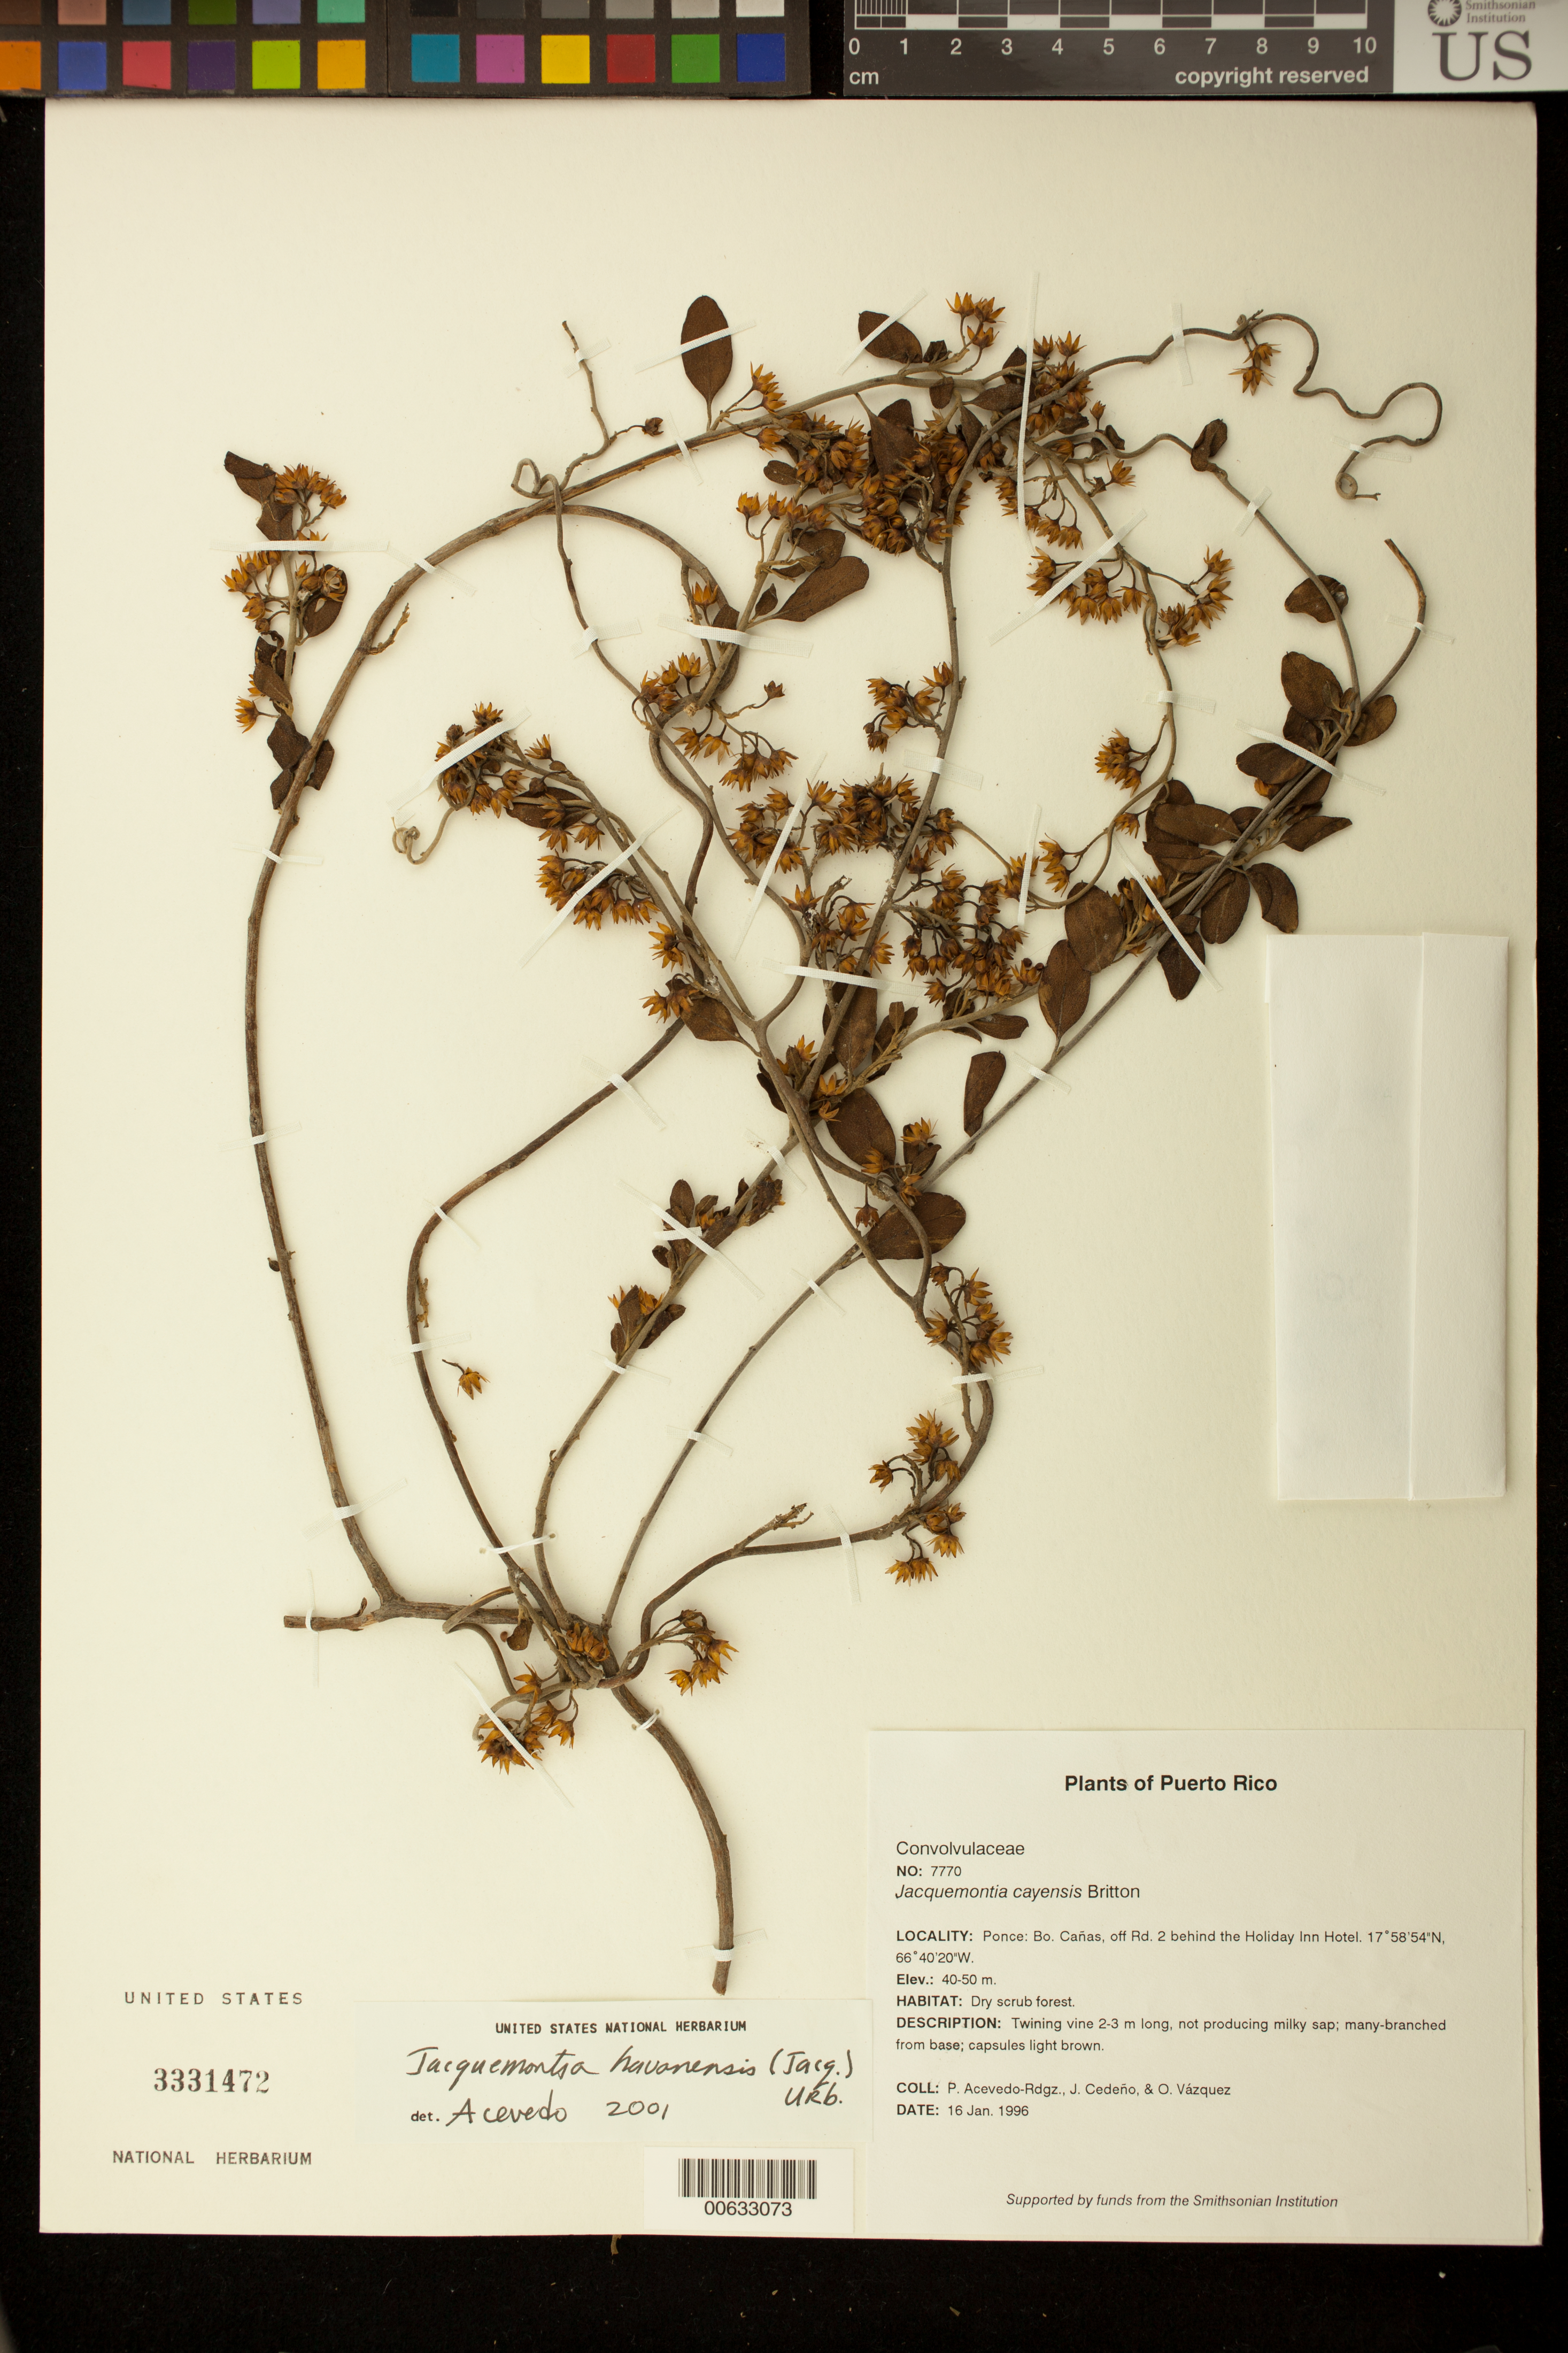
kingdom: Plantae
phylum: Tracheophyta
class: Magnoliopsida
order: Solanales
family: Convolvulaceae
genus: Jacquemontia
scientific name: Jacquemontia havanensis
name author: (Jacq.) Urb.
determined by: Acevedo-Rodríguez, P., (BOT), Smithsonian Institution - National Museum of Natural History (UNITED STATES)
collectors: P. Acevedo-Rodr. & J. A. Cedeño M.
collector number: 7770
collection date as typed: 16 Jan 1996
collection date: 1996-01-16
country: Puerto Rico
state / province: Ponce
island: Puerto Rico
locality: Ponce: Bo. Cañas, off Rd. 2 behind the Holiday Inn Hotel.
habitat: Dry scrub forest.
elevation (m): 40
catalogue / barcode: US 3331472